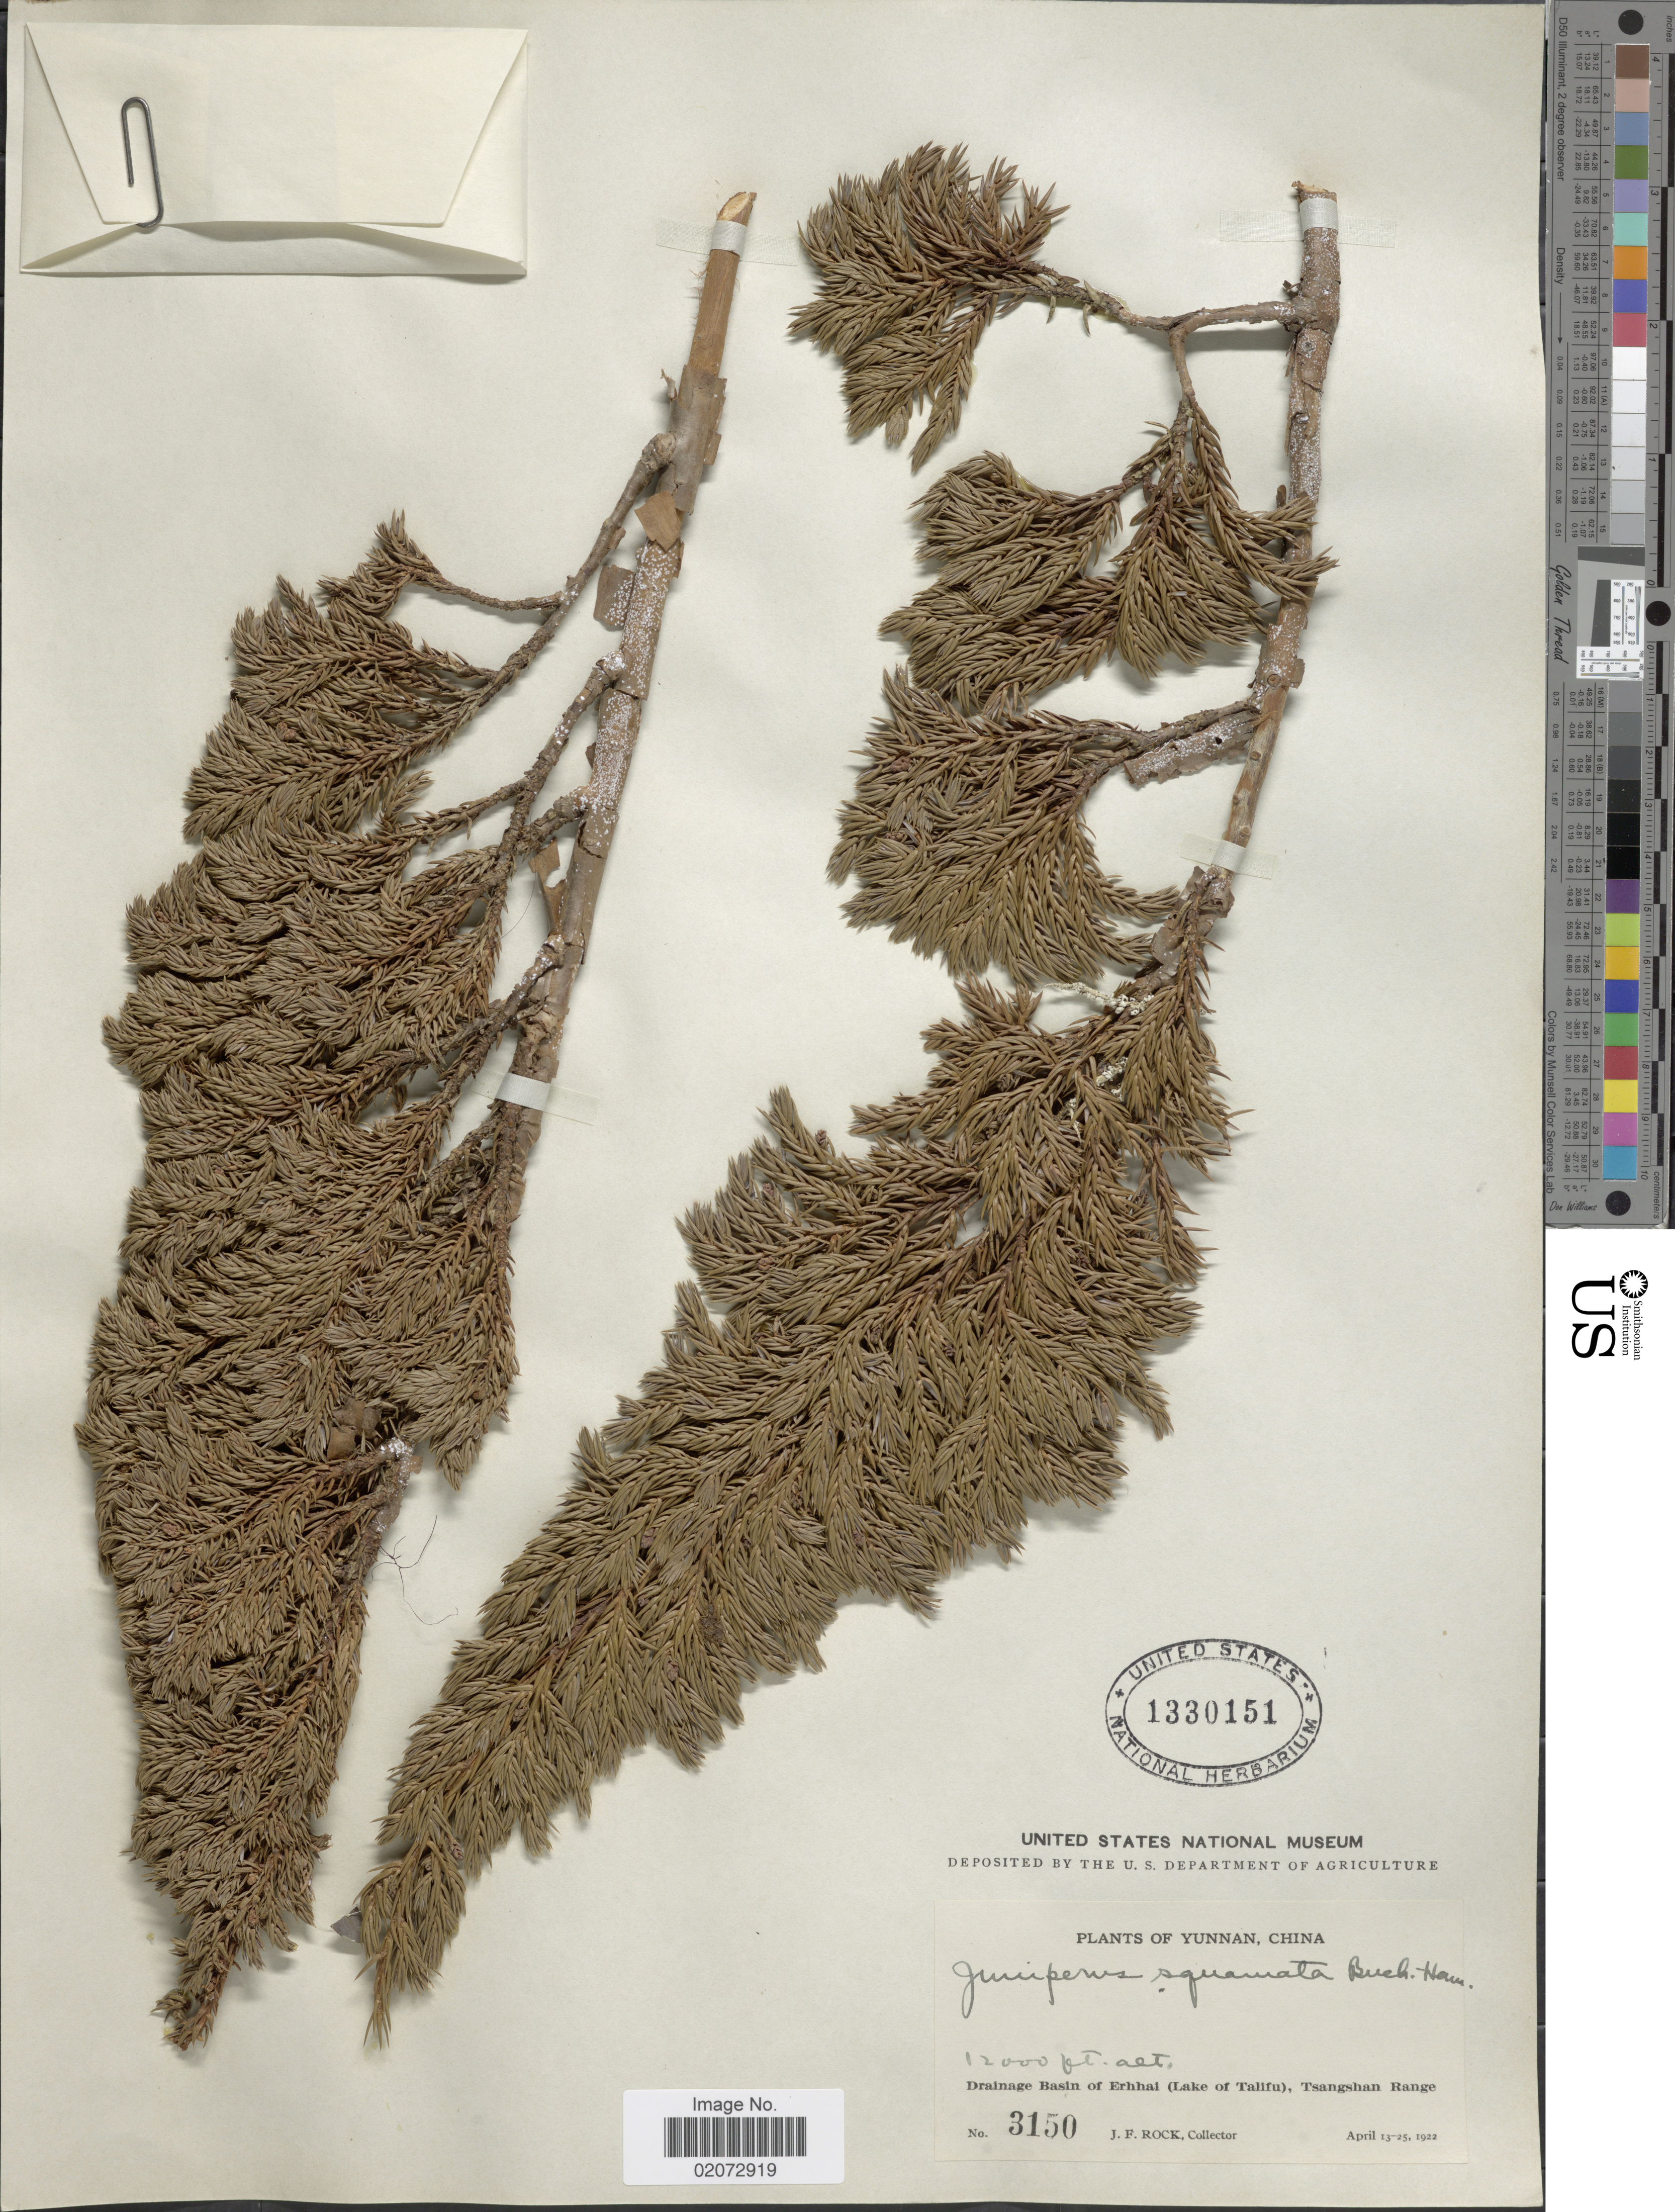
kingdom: Plantae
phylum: Tracheophyta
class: Pinopsida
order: Pinales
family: Cupressaceae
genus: Juniperus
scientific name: Juniperus squamata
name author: Buch.-Ham. ex D. Don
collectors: J. Rock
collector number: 3150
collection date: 1922-04-13/1922-04-25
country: China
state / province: Yunnan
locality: Yunnan, China. Drainage Basin of Erhhai (Lake of Talifu), Tsangshan Range.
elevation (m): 3658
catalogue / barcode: US 1330151